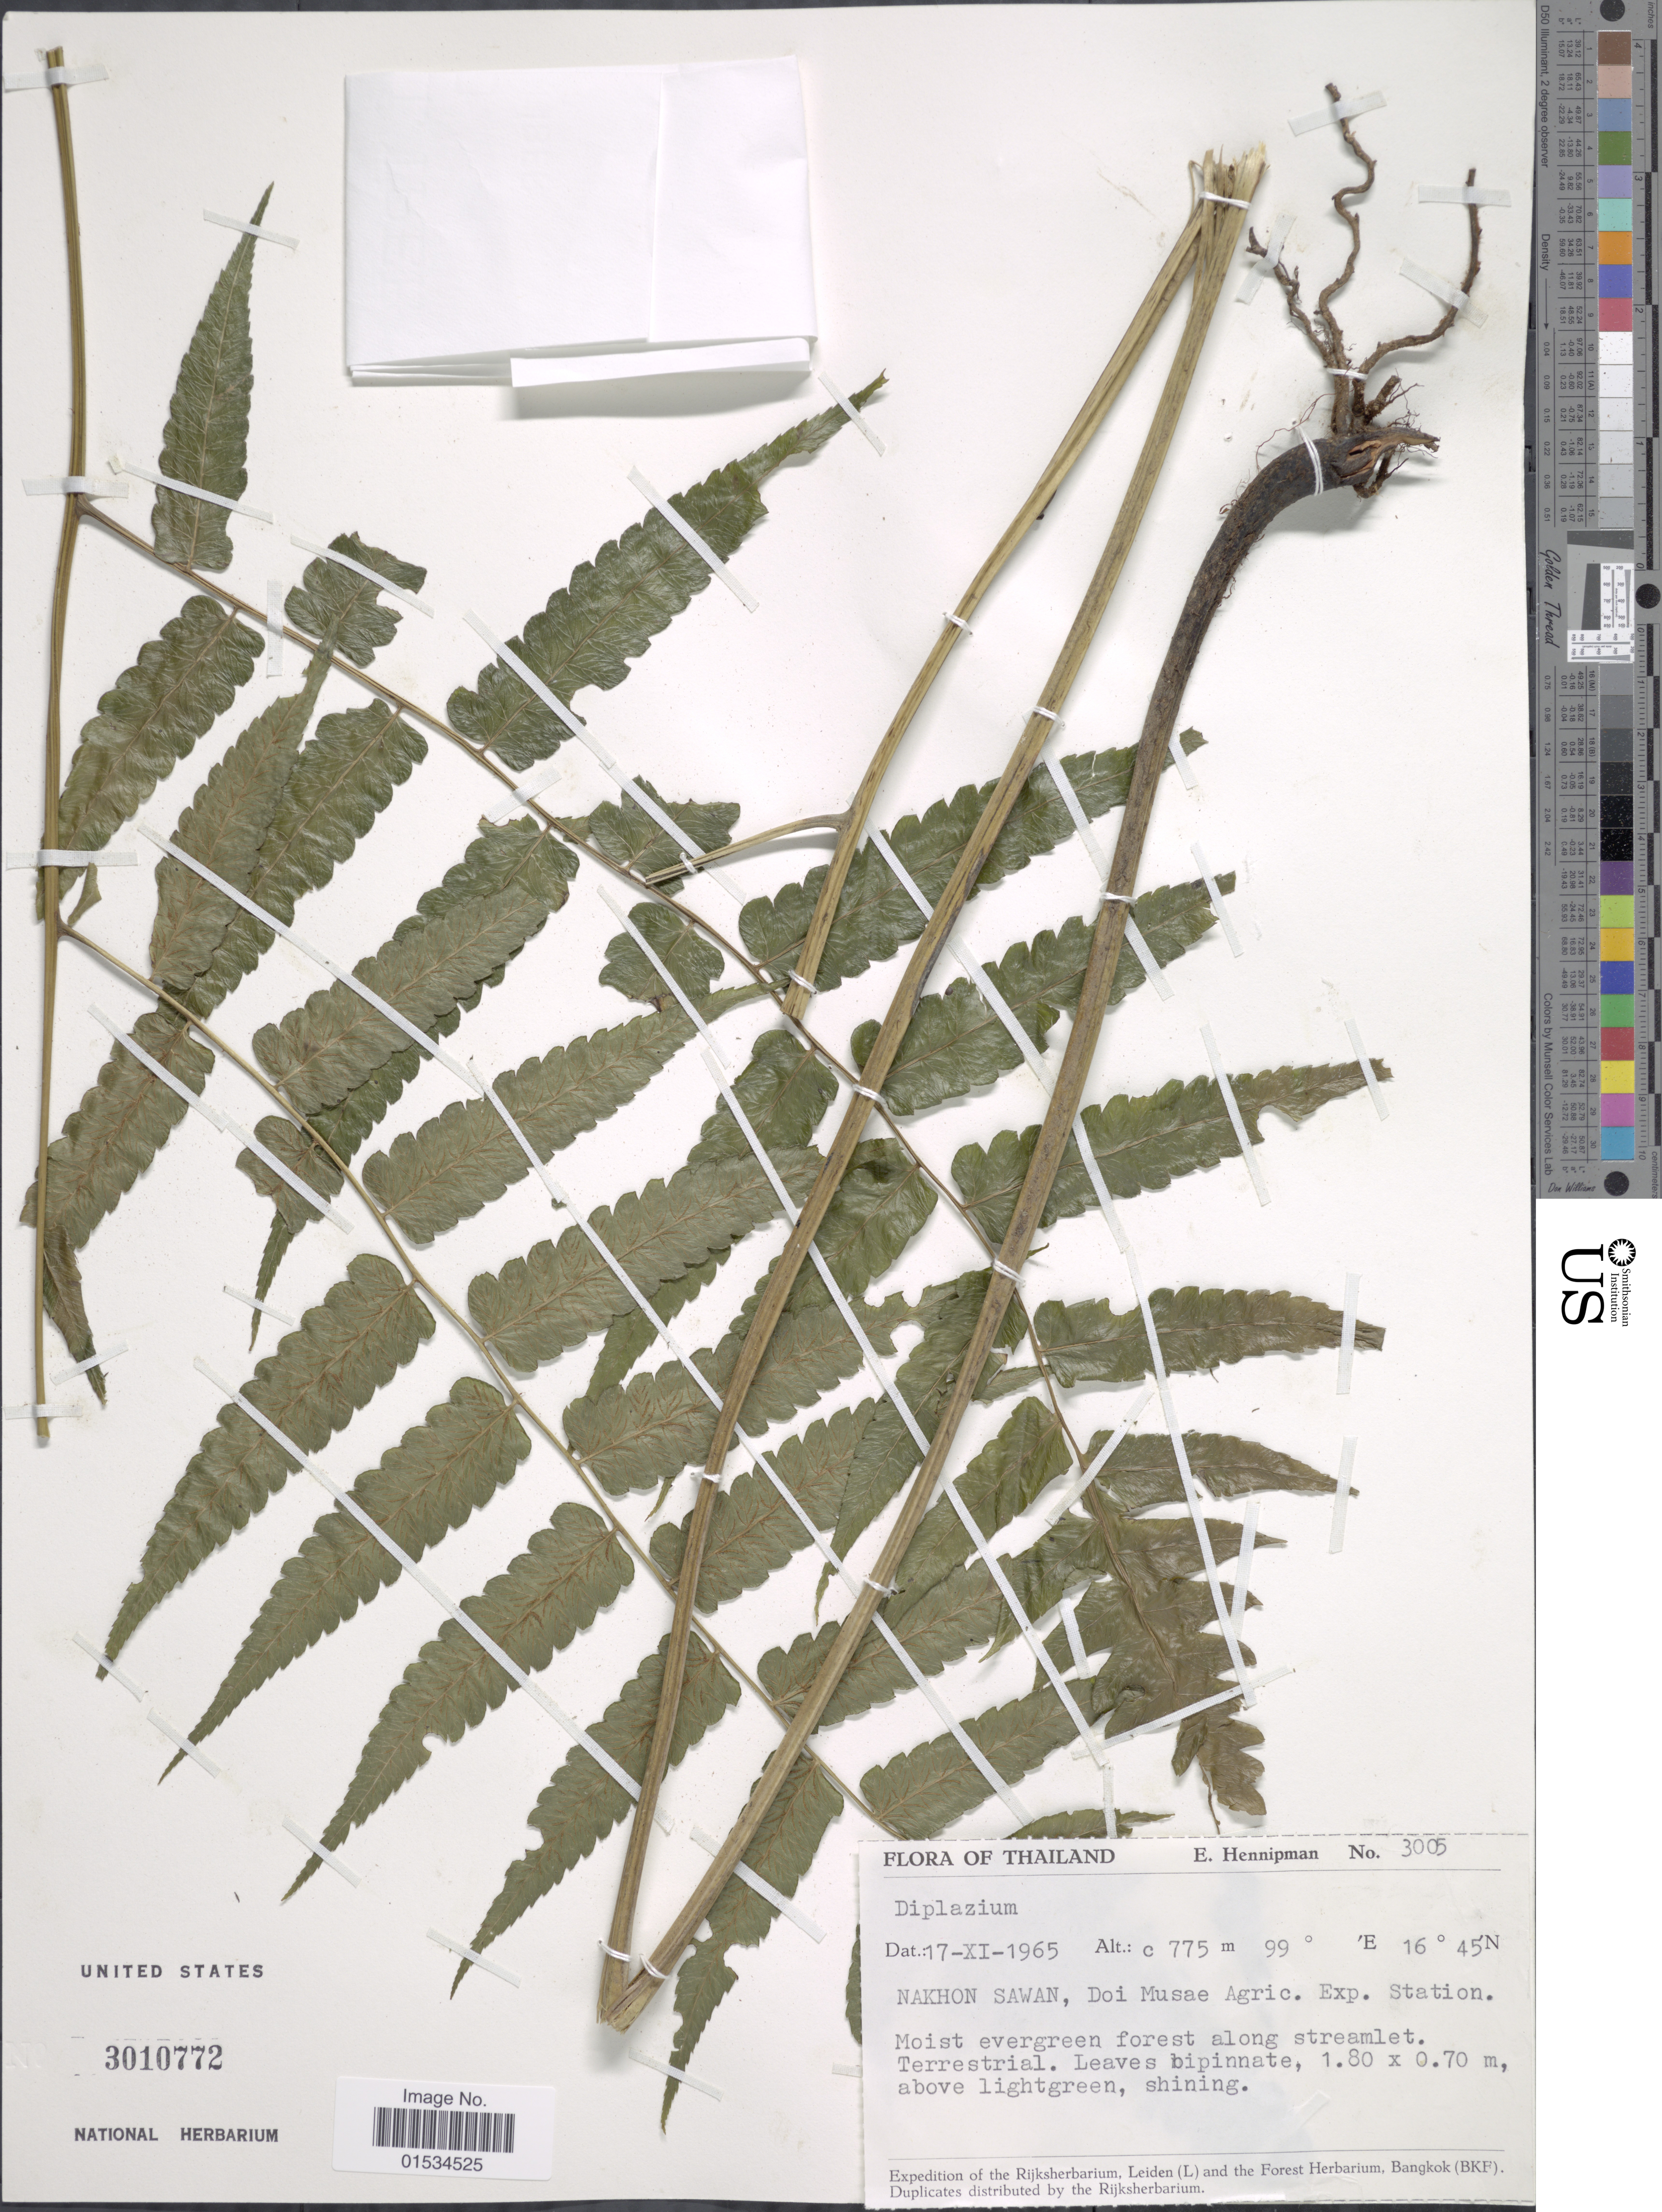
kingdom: Plantae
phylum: Tracheophyta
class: Polypodiopsida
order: Polypodiales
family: Athyriaceae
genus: Diplazium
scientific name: Diplazium sp.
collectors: E. Hennipman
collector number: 3005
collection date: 1965-11-17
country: Thailand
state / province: Nakhon Sawan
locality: Doi Musae Agric. Exp. Station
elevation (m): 775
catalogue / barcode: US 3010772